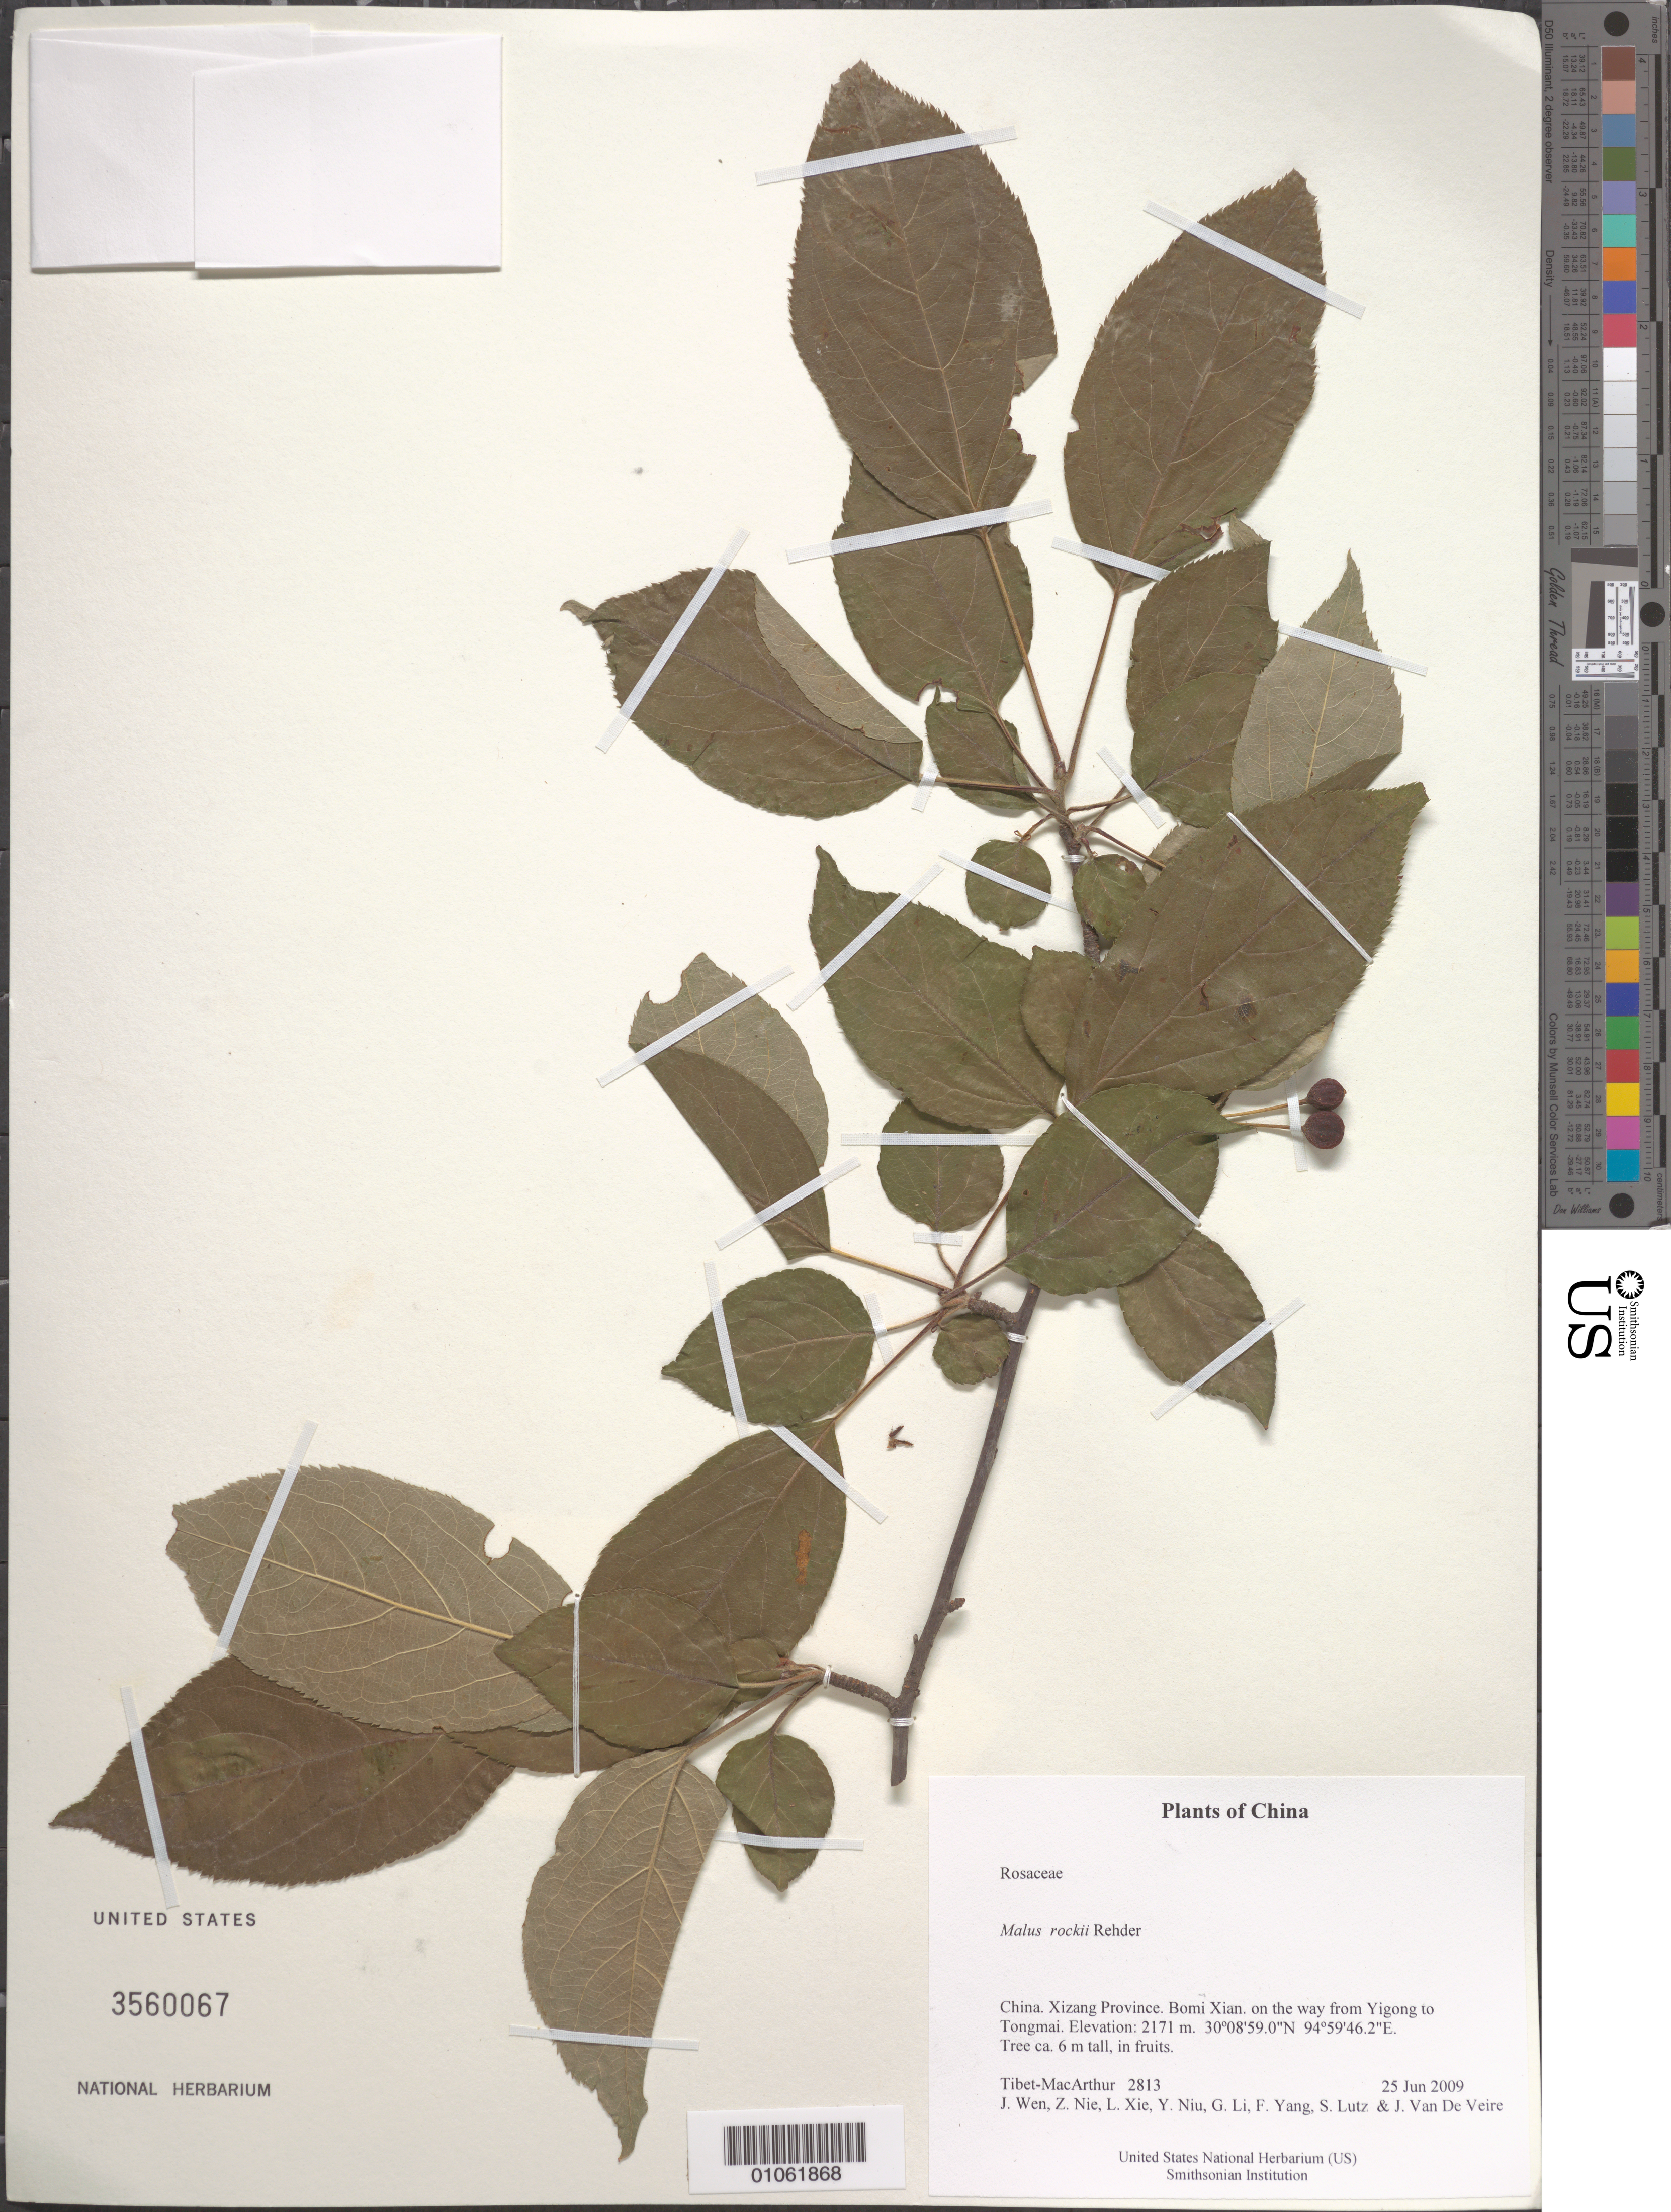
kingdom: Plantae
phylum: Tracheophyta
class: Magnoliopsida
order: Rosales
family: Rosaceae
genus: Malus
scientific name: Malus rockii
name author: Rehder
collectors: Tibet-MacArthur, J. Wen, Z. Nie, L. Xie, Y. Niu, G. Li, F. Yang, S. Lutz & J. Van De Veire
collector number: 2813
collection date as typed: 25 Jun 2009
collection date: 2009-06-25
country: China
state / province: Xizang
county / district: Bomi Xian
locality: on the way from Yigong to Tongmai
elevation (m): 2171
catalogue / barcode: US 3560067